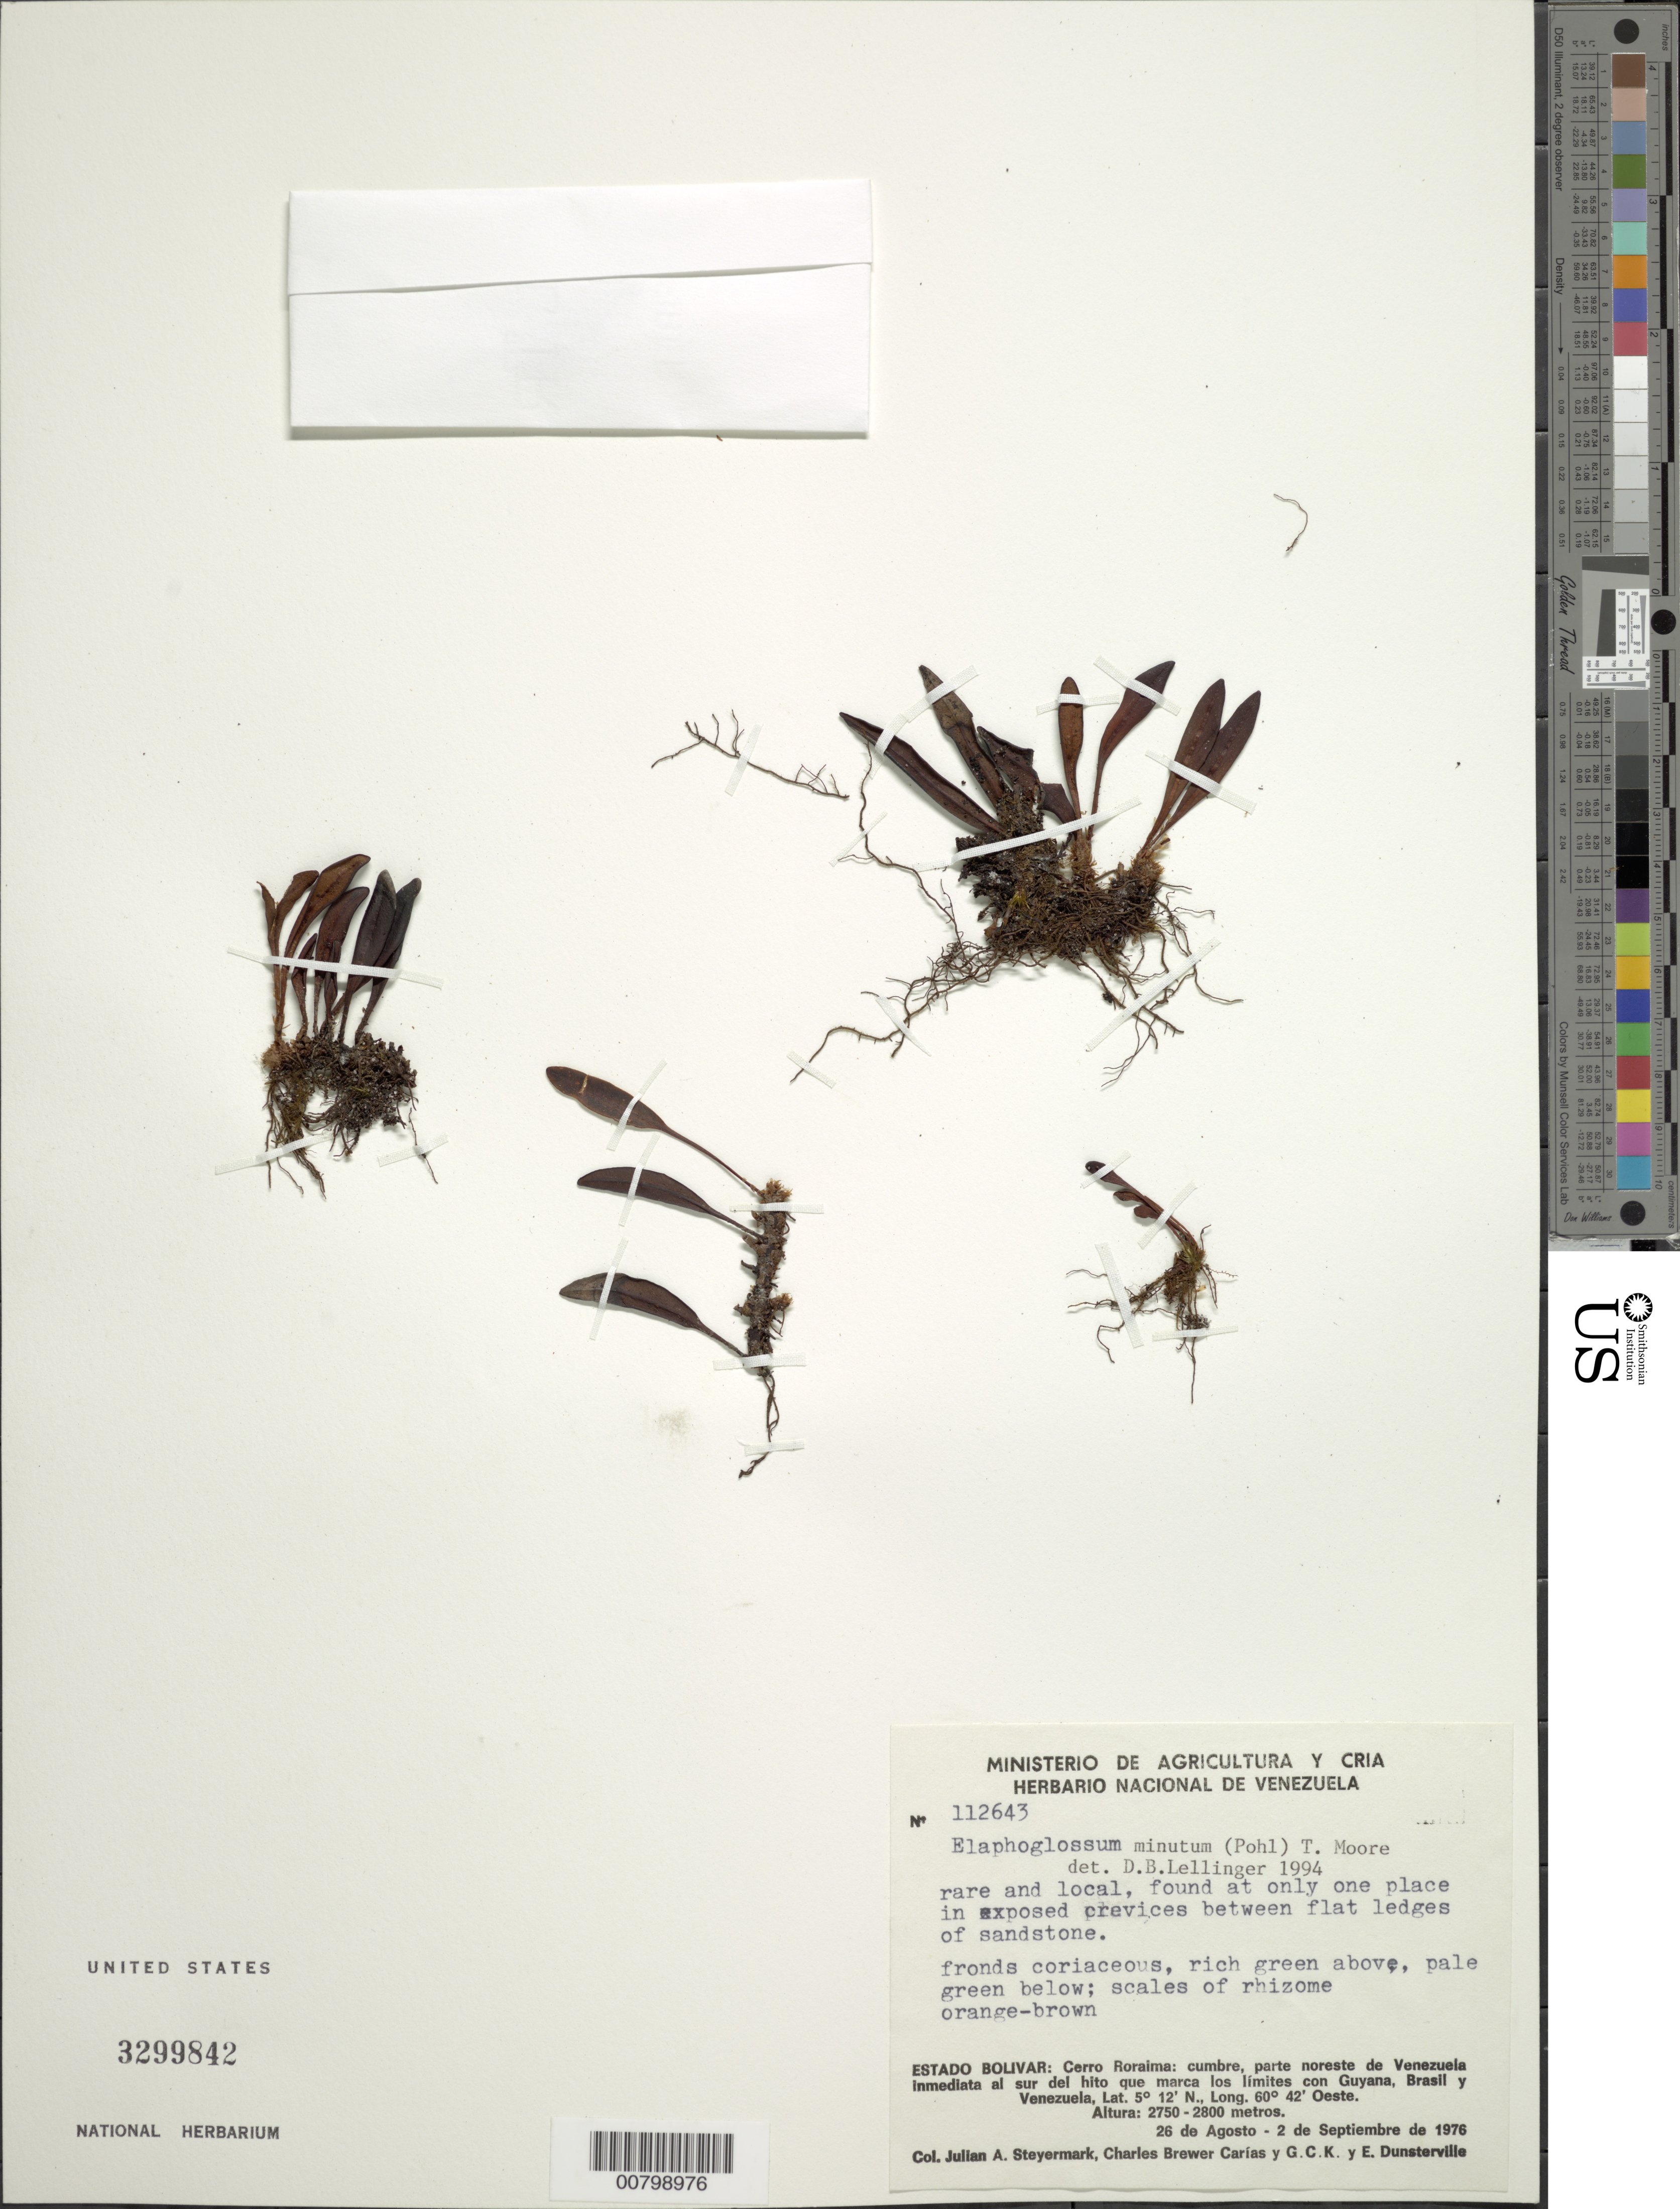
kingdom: Plantae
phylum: Tracheophyta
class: Polypodiopsida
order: Polypodiales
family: Dryopteridaceae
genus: Elaphoglossum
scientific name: Elaphoglossum minutum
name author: (Pohl ex Fée) T. Moore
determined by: Lellinger, David B., (BOT), Smithsonian Institution - National Museum of Natural History (UNITED STATES)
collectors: J. Steyermark, C. Brewer-Carias, G. C. K. Dunsterville & E. Dunsterville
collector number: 112643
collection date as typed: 26-Aug-76 to 2-Sep-76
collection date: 1976-08-26/1976-09-02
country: Venezuela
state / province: Bolívar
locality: Cerro Roraima: cumbre, parte NO de Venezuela immediata al sur del hito que marca los limites con Guyana, Brasil y Venezuela, in "El Valle", headwaters of Río Arabapó.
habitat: Exposed crevices between flat ledges of sandstone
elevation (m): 2750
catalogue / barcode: US 3299842